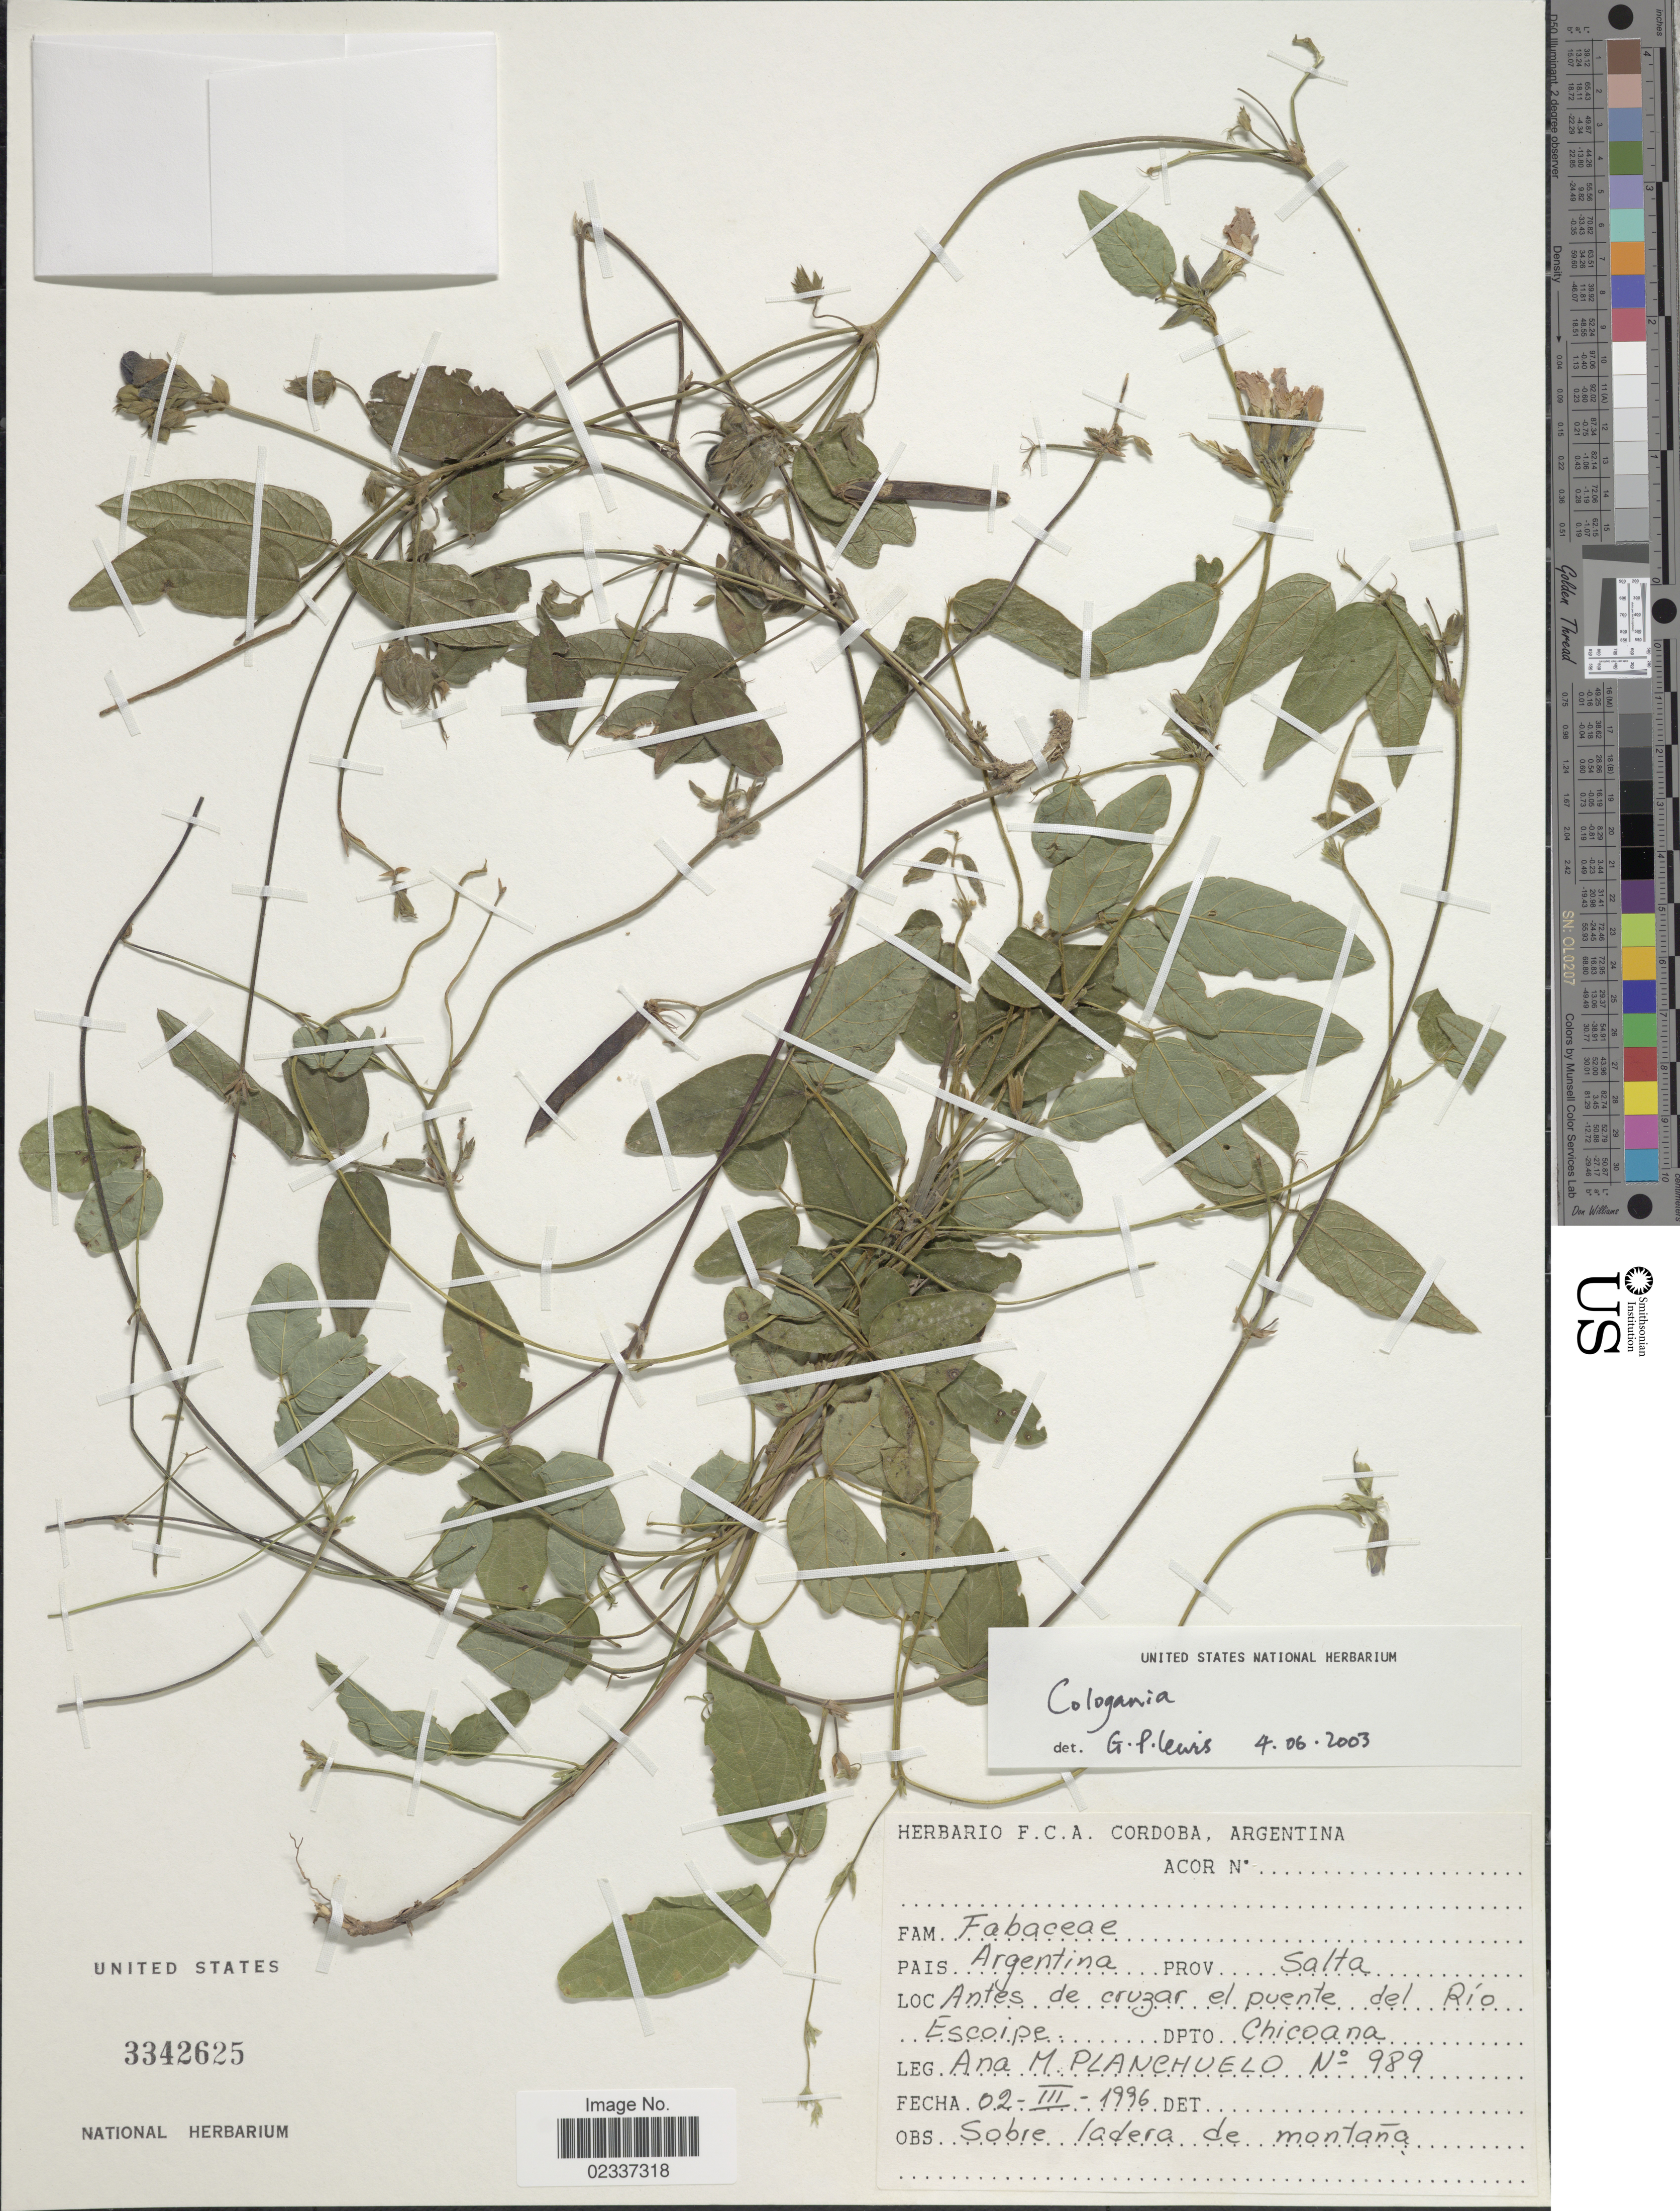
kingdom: Plantae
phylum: Tracheophyta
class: Magnoliopsida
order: Fabales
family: Fabaceae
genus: Cologania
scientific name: Cologania sp.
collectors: A. M. Planchuelo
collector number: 989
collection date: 1996-03-02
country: Argentina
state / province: Salta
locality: Prov. Salta, Antes de cruzar el puente del Rio Escoipe, Dpto. Chicoana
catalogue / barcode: US 3342625